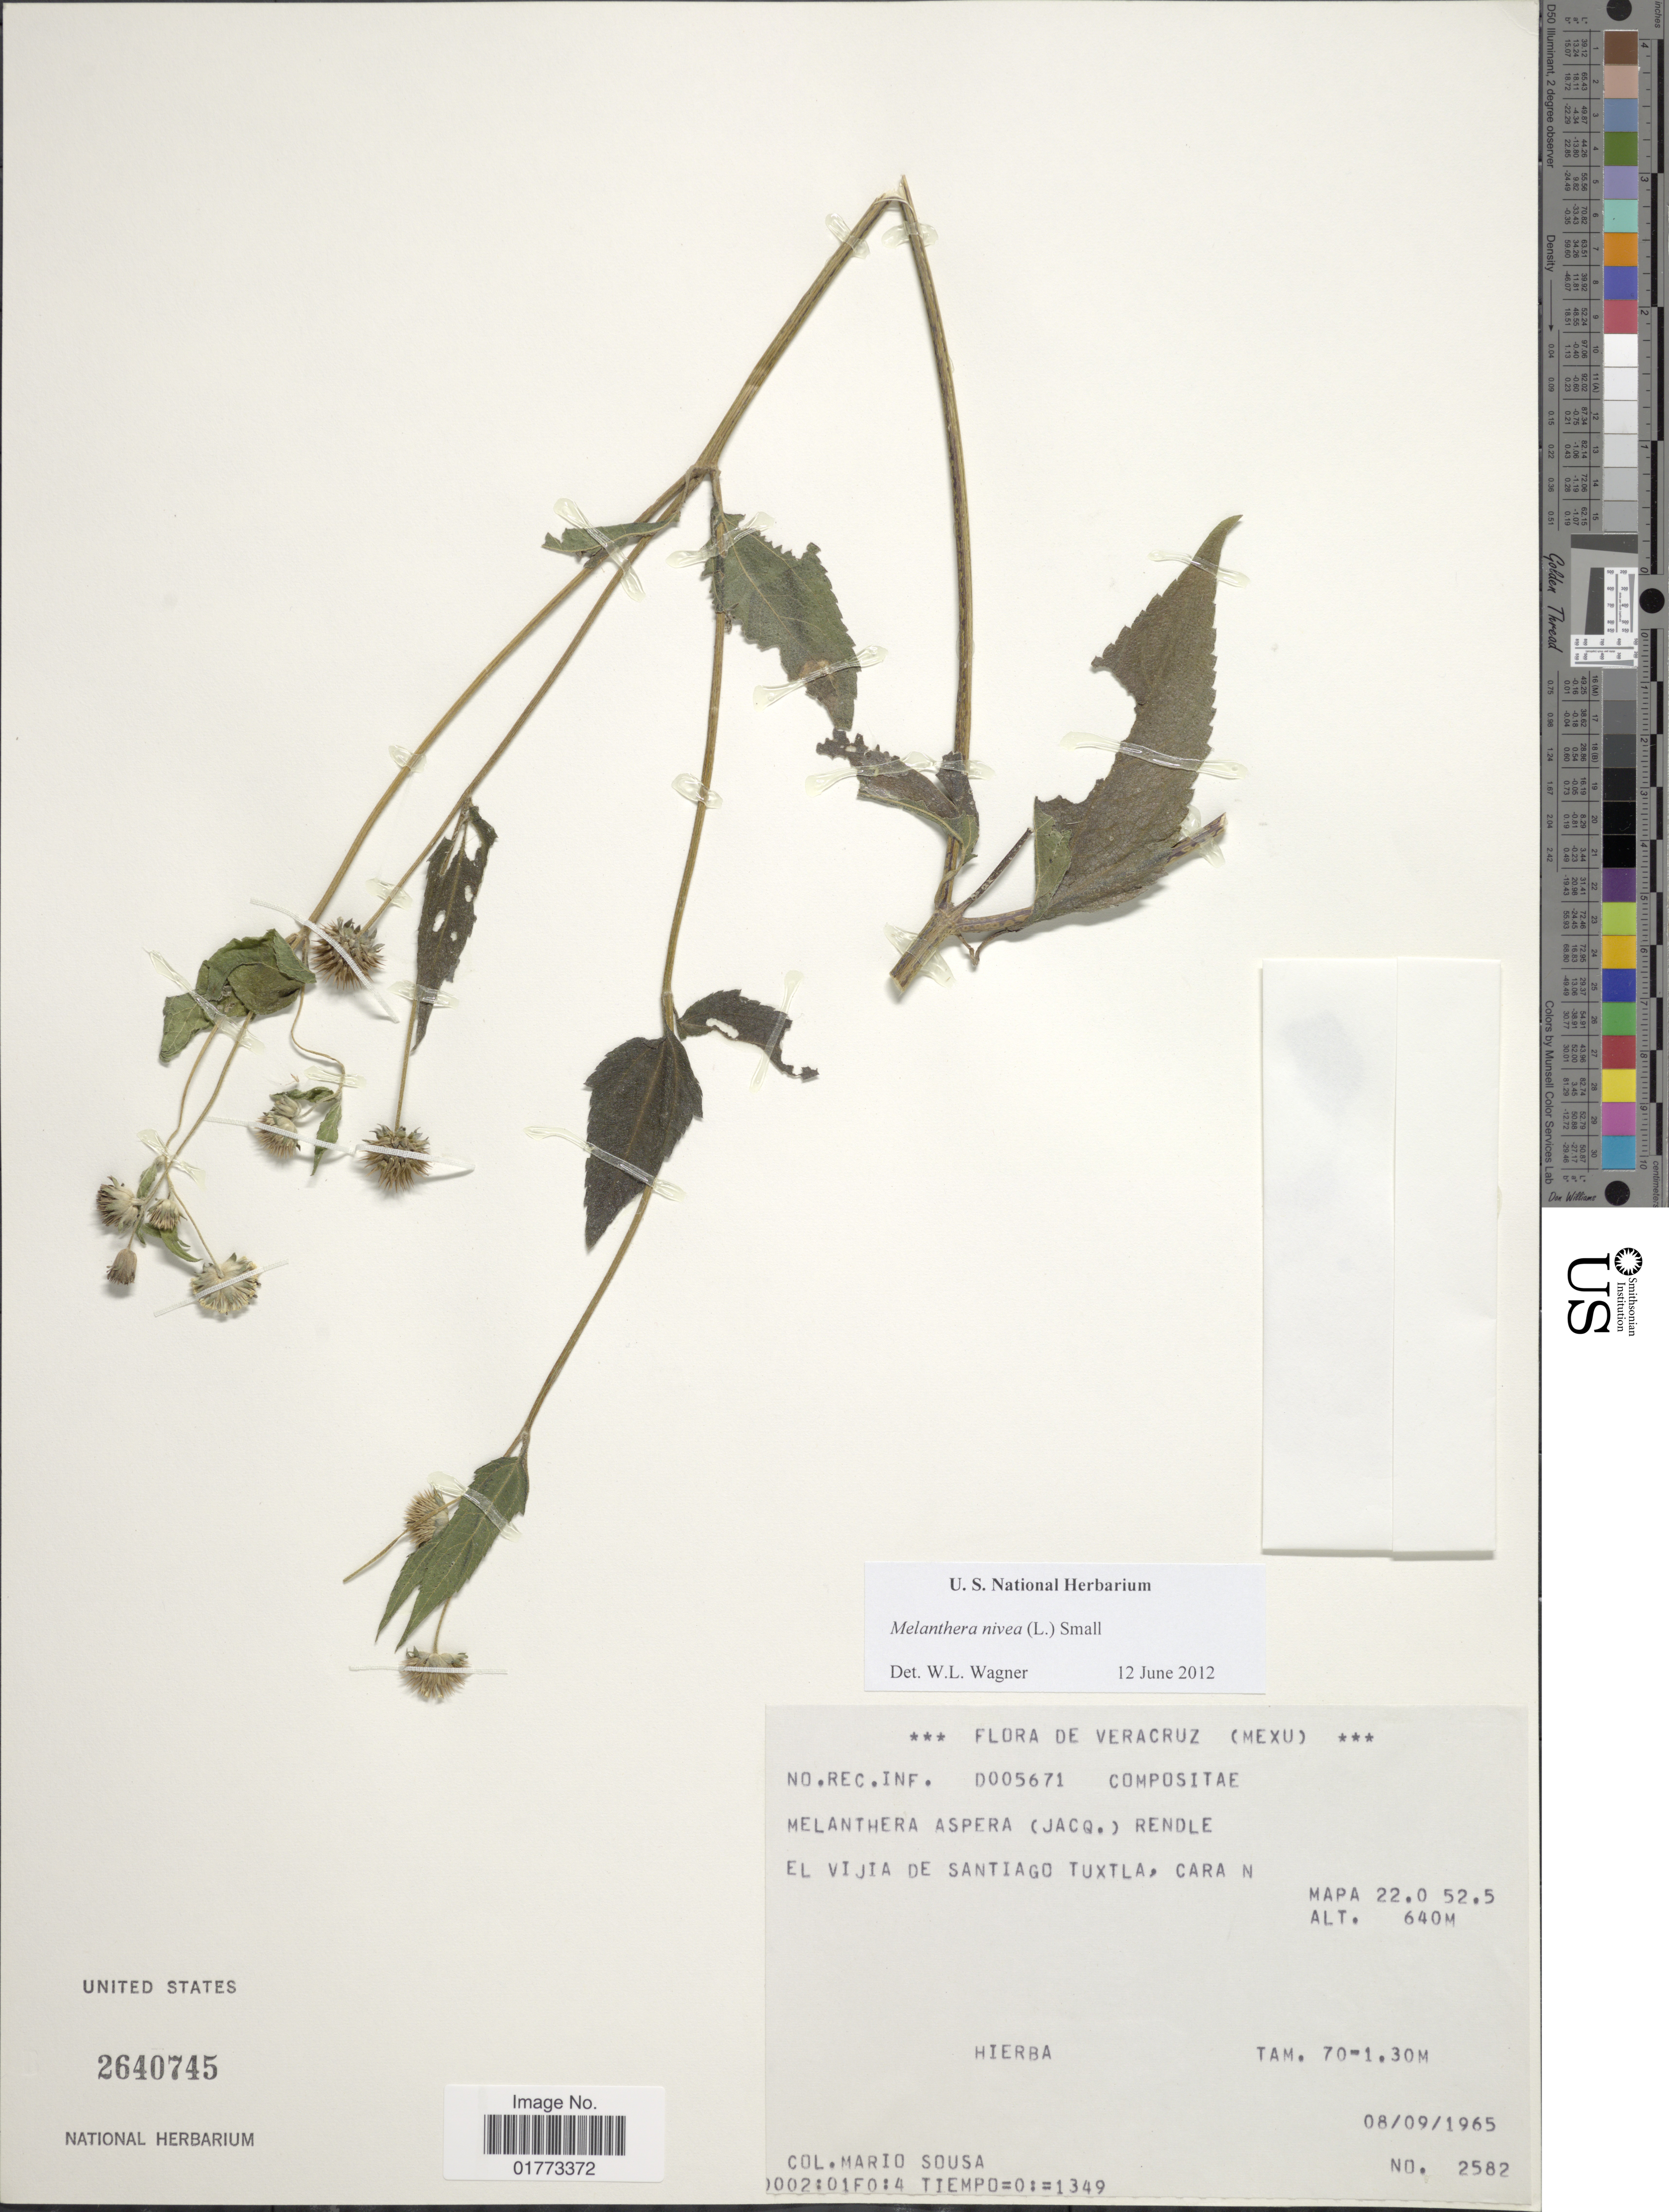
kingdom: Plantae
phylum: Tracheophyta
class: Magnoliopsida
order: Asterales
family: Asteraceae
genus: Melanthera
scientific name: Melanthera nivea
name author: (L.) Small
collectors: M. Sousa S.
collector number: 2582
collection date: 1965-09-08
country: Mexico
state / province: Veracruz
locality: Veracruz, El Vijia de Santiago Tuxtla, Cara N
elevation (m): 640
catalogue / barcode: US 2640745